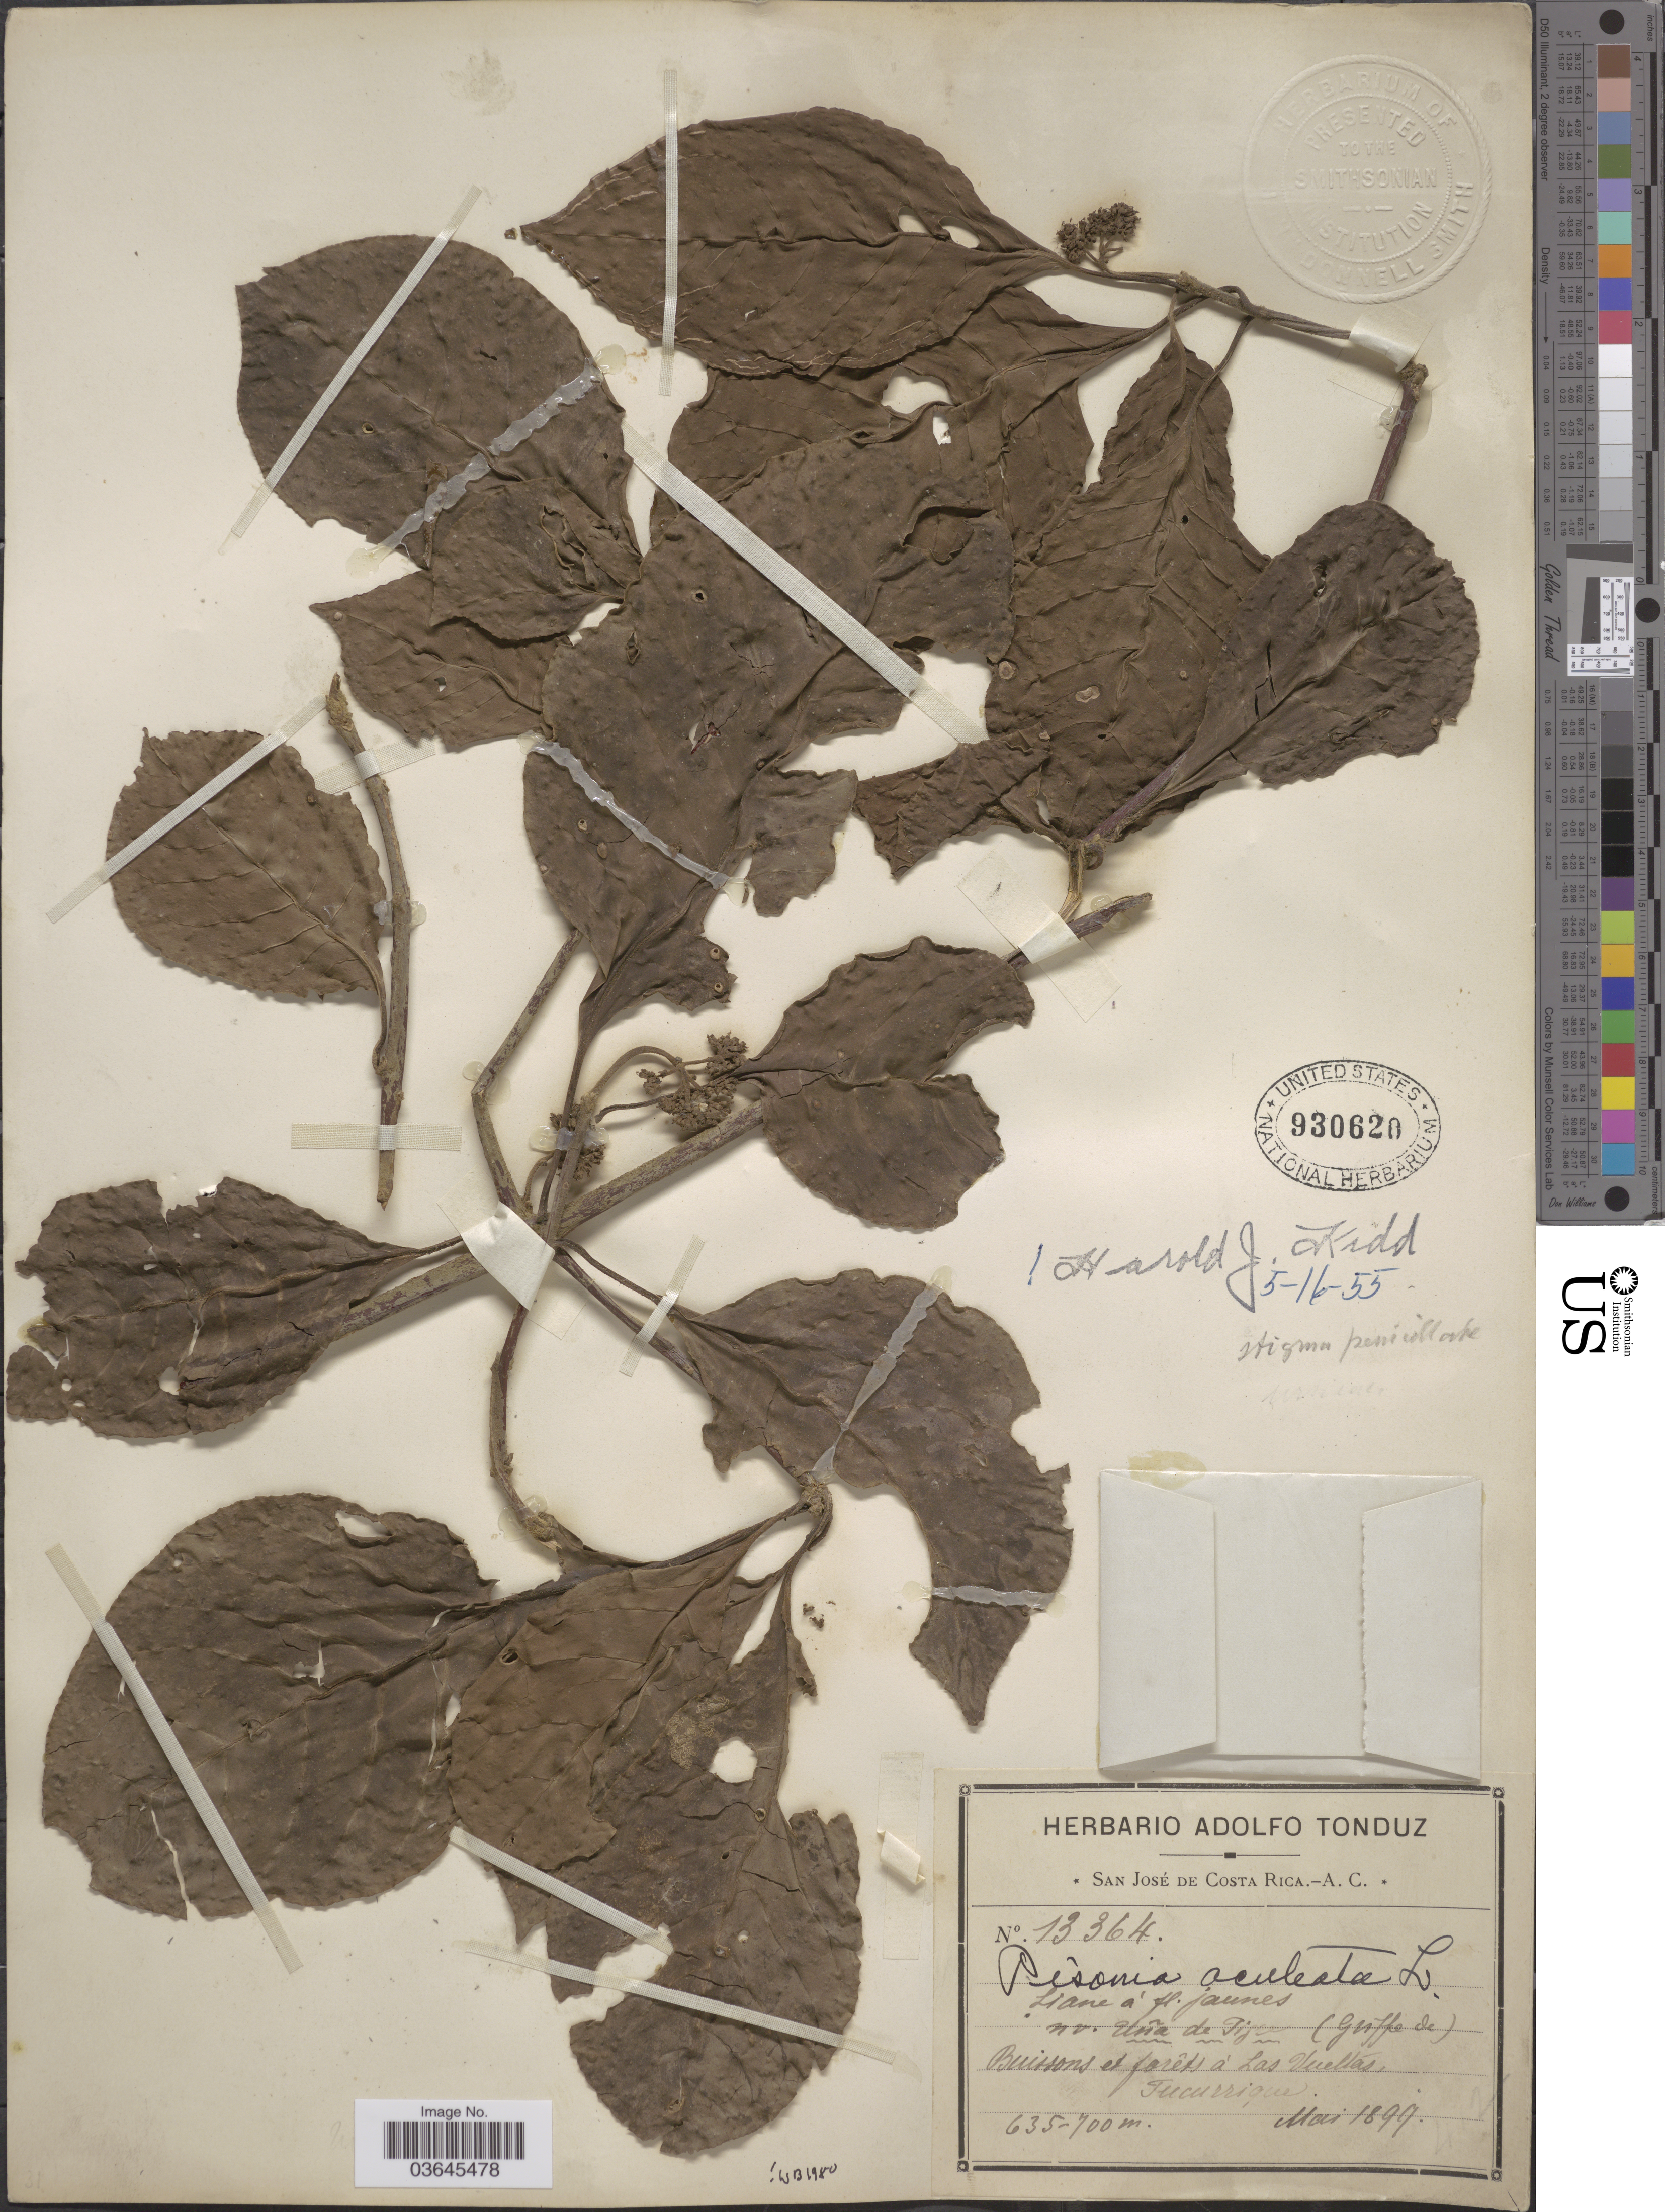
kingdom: Plantae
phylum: Tracheophyta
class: Magnoliopsida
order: Caryophyllales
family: Nyctaginaceae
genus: Pisonia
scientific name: Pisonia aculeata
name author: L.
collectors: ex Herb. Adolfo Tonduz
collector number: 13364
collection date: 1899-05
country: Costa Rica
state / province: San José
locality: Buissons et forêts à Las Vueltas, Tucurrique.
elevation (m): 635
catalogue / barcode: US 930620